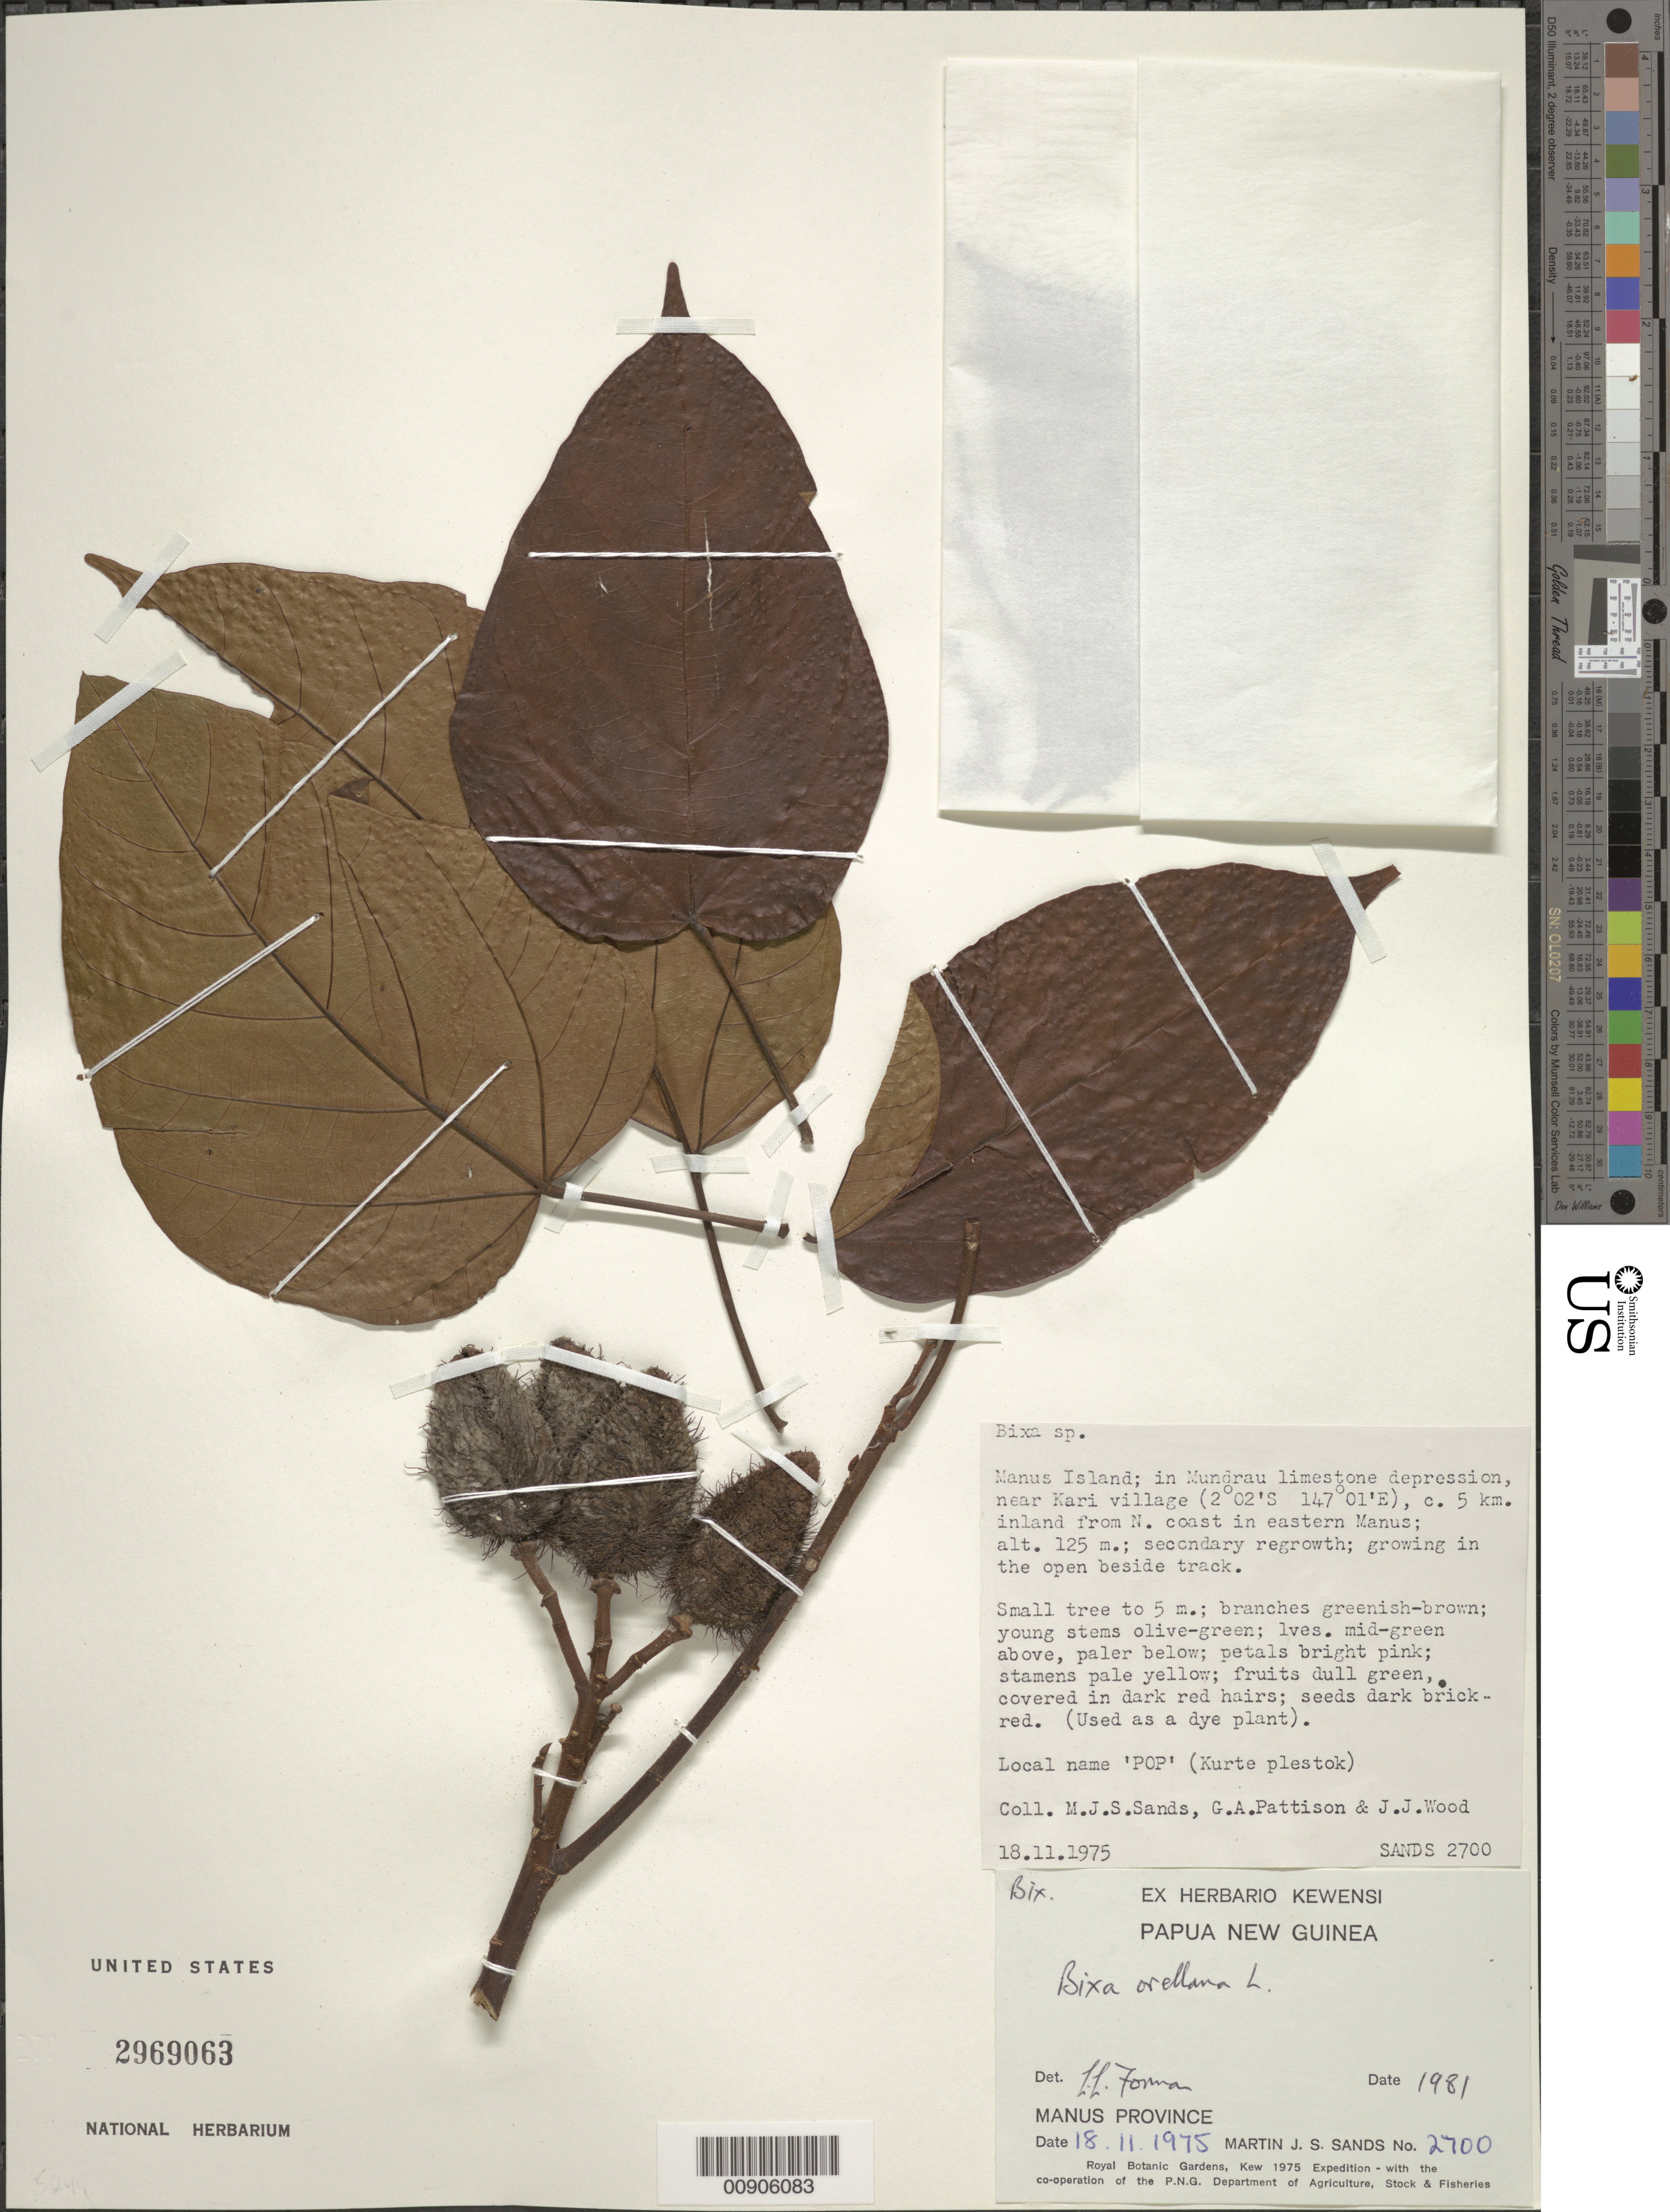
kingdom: Plantae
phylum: Tracheophyta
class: Magnoliopsida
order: Malvales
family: Bixaceae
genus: Bixa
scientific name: Bixa orellana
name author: L.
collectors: M. Sands, G. Pattison & J. Wood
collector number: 2700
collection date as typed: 18 Nov 1975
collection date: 1975-11-18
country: Papua New Guinea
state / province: Manus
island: Manus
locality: Near Kari village, c. 5 km. inland from N. coast in eastern Manus.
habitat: In Mundrau limestone depression, growing in the open beside track.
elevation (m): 125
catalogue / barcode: US 2969063